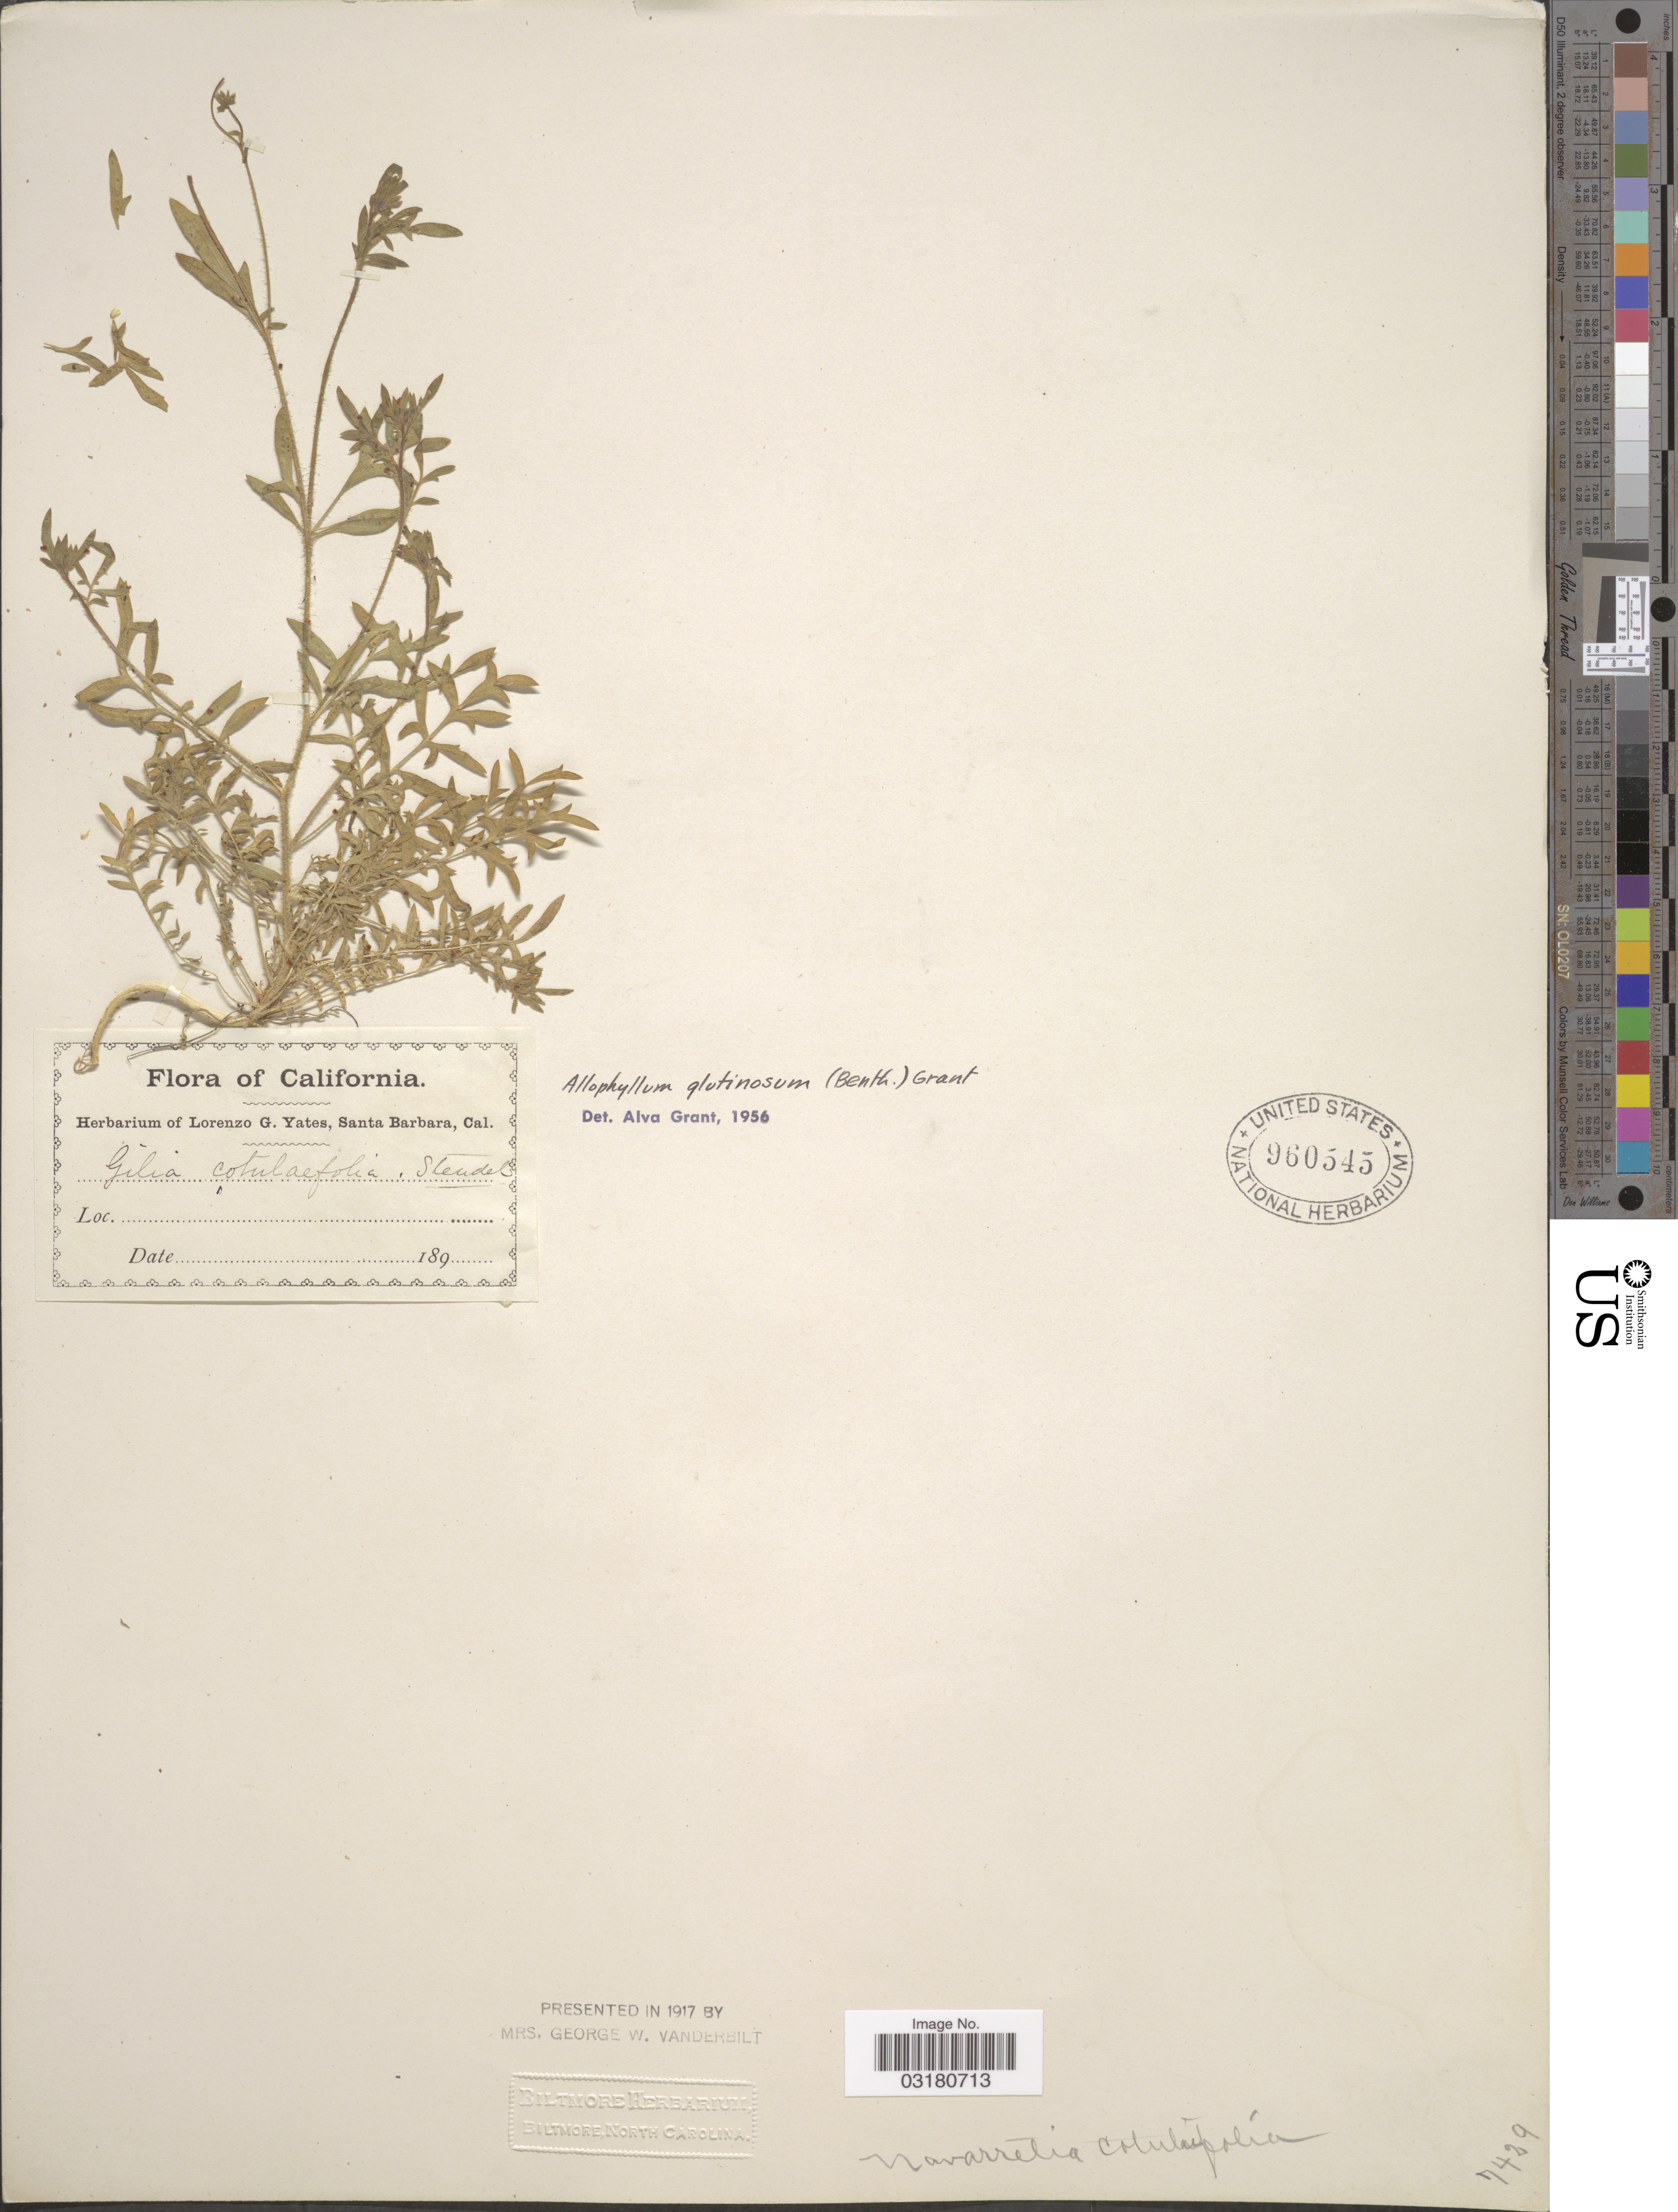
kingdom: Plantae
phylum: Tracheophyta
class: Magnoliopsida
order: Ericales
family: Polemoniaceae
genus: Allophyllum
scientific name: Allophyllum glutinosum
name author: (Benth.) A.D. Grant & V.E. Grant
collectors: ex herb. L. G. Yates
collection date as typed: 189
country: United States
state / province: California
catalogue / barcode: US 960545